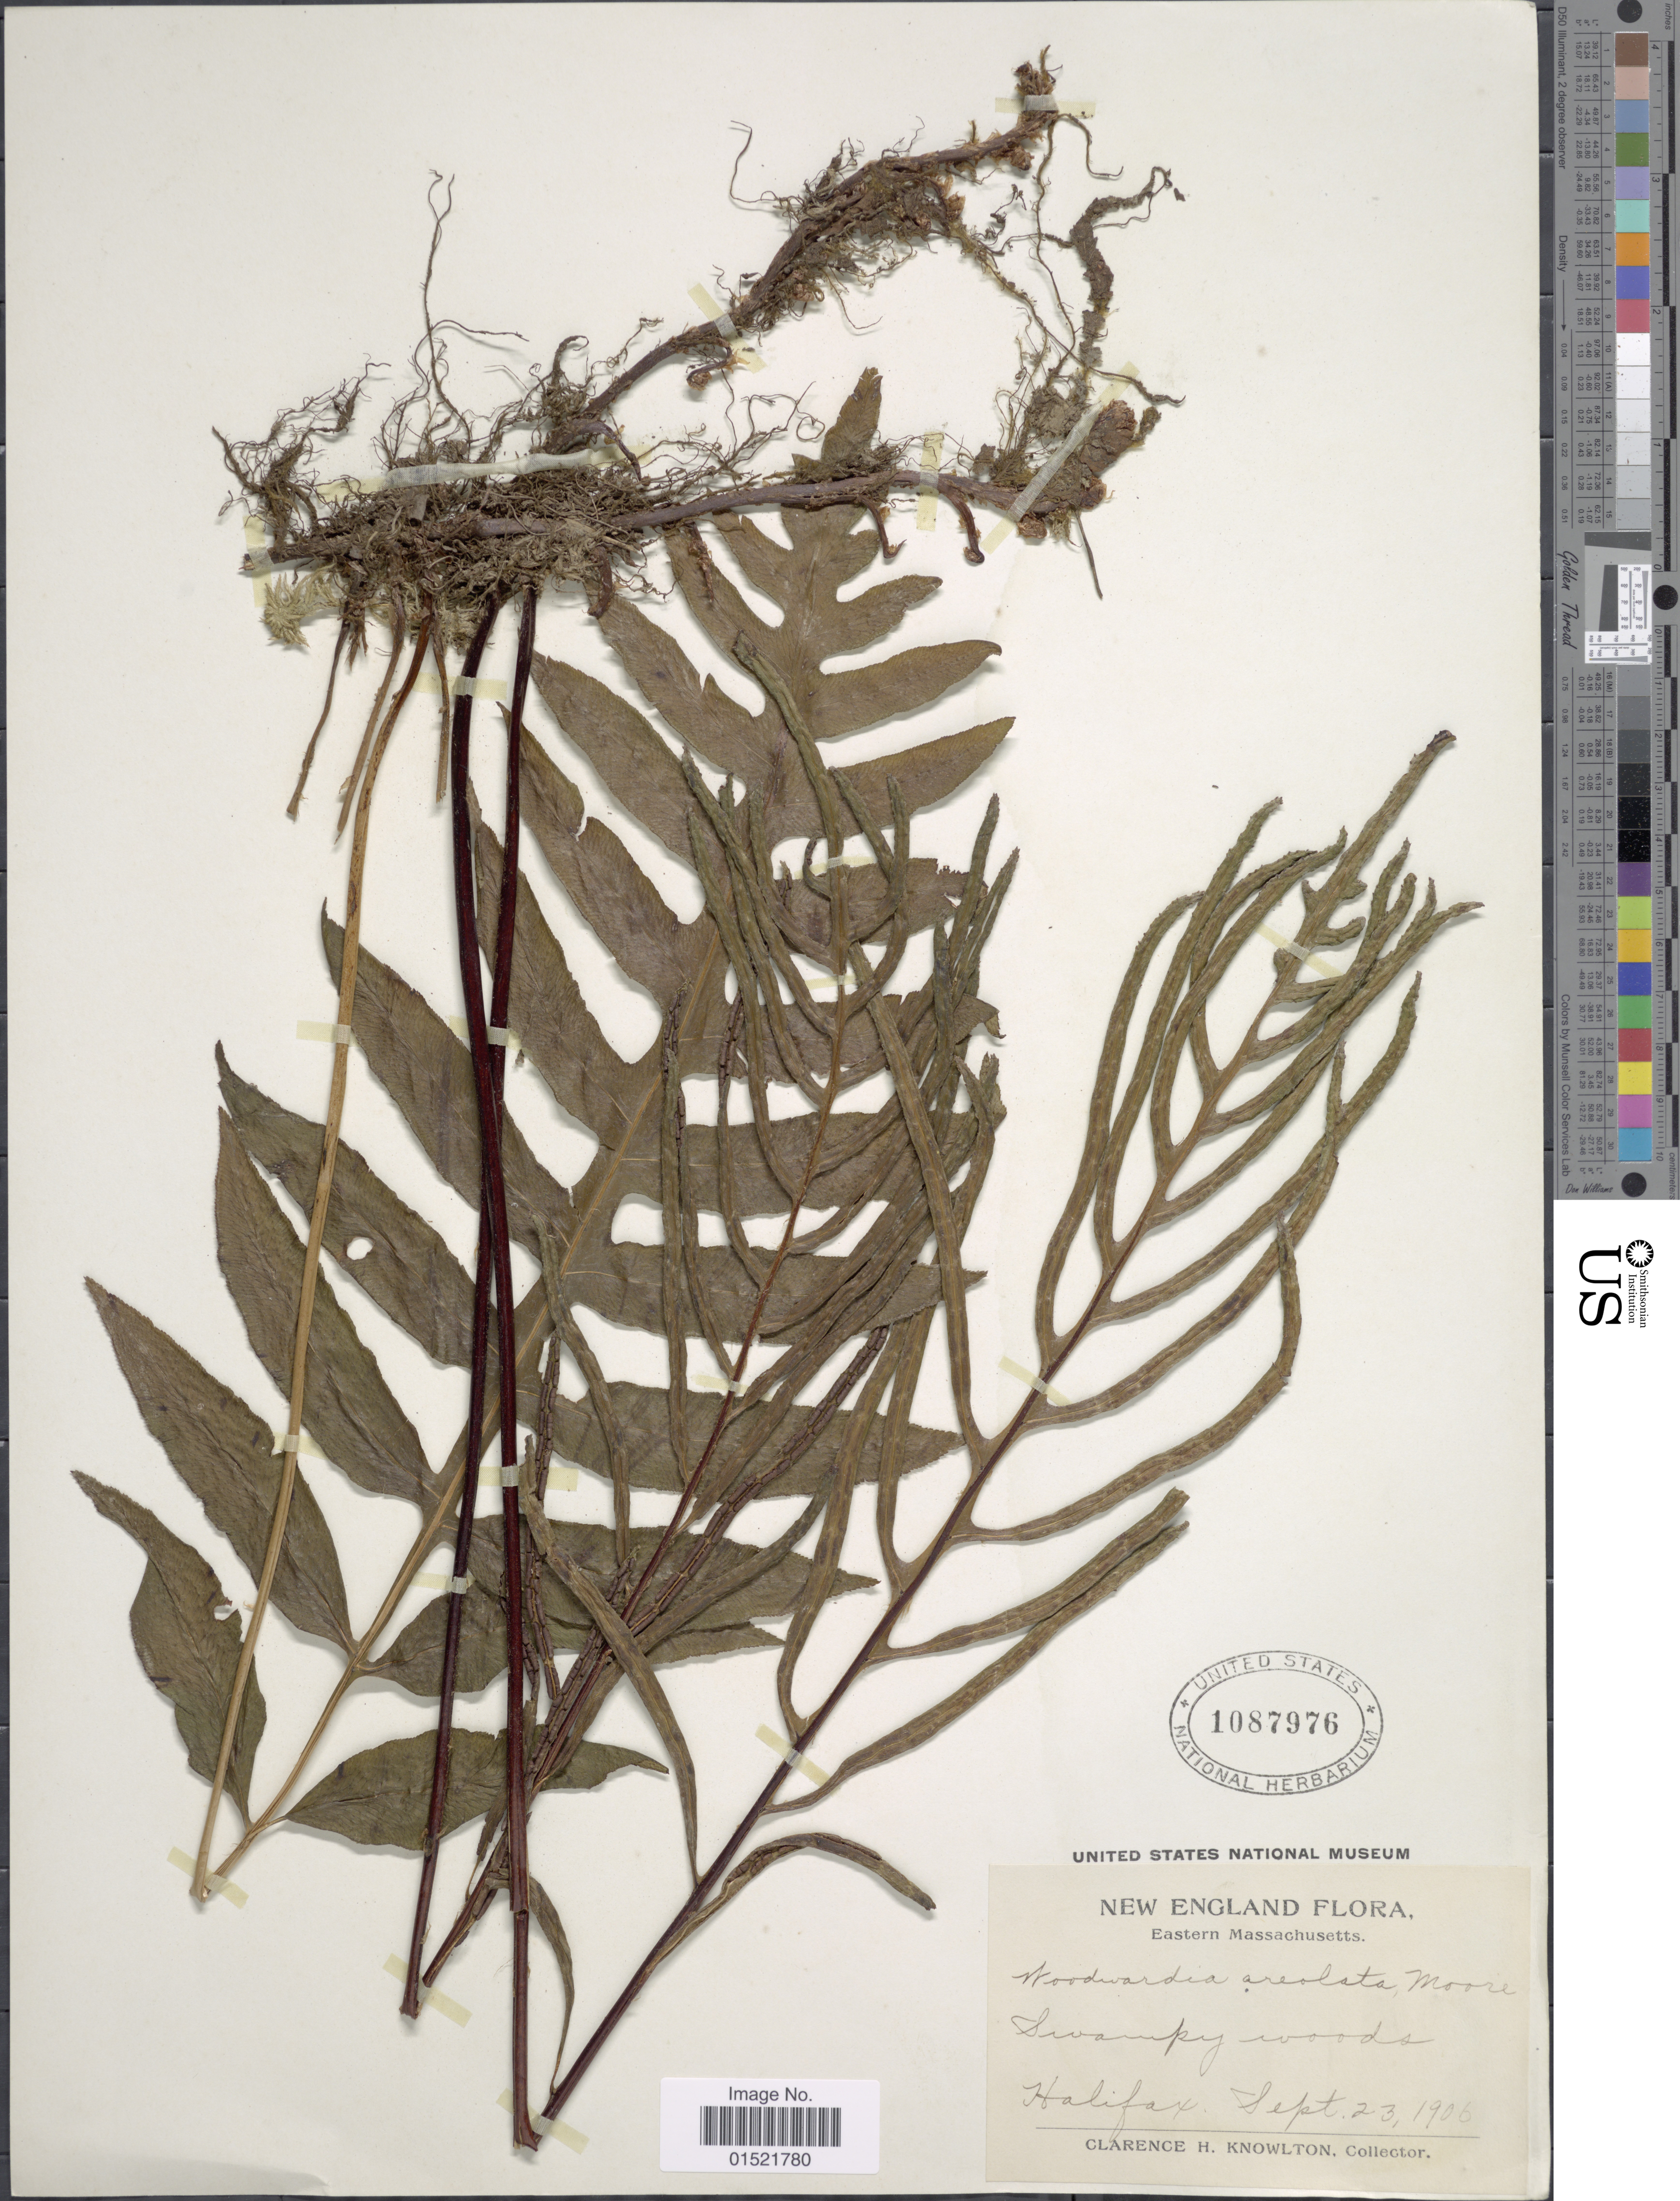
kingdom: Plantae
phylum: Tracheophyta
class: Polypodiopsida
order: Polypodiales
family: Blechnaceae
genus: Woodwardia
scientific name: Woodwardia areolata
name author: (L.) T. Moore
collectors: C. H. Knowlton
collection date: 1906-09-23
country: United States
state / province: Massachusetts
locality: New England, Eastern Massachusetts, Halifax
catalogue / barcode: US 1087976